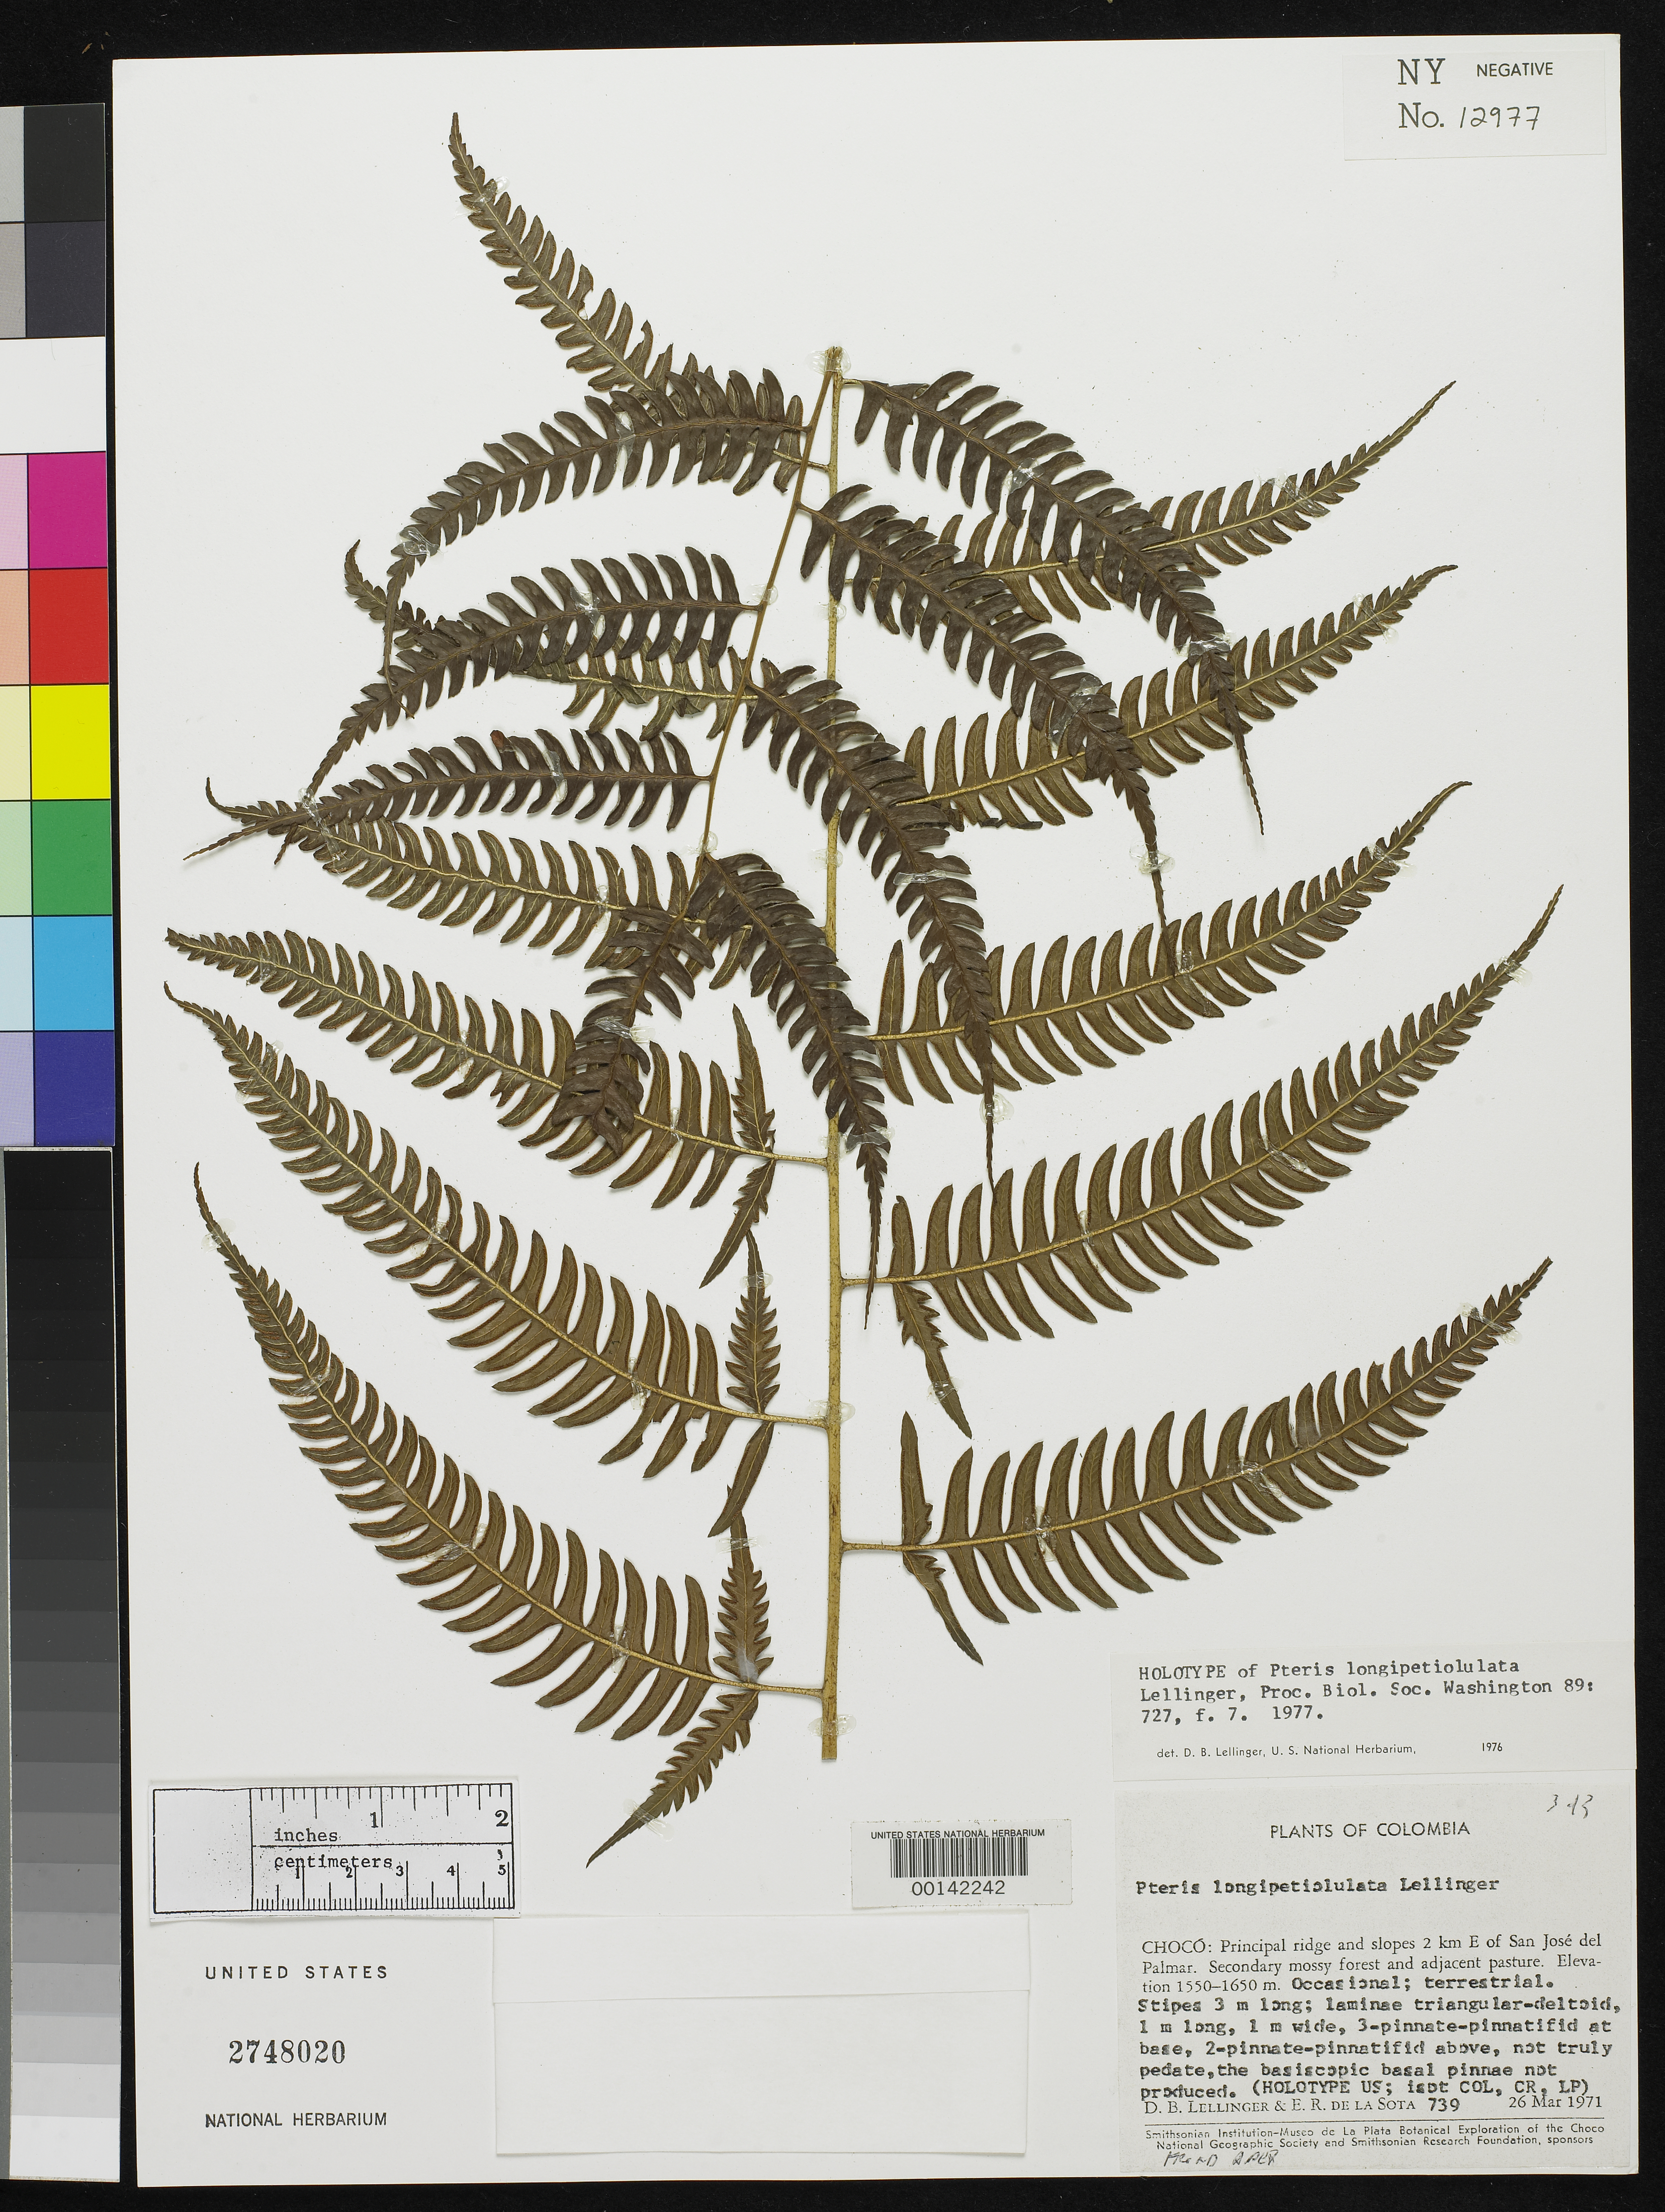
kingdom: Plantae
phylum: Tracheophyta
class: Polypodiopsida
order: Polypodiales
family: Pteridaceae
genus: Pteris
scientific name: Pteris longipetiololata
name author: Lellinger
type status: Holotype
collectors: D. B. Lellinger & E. R. de la Sota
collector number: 739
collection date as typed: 26 Mar 1971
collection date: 1971-03-26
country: Colombia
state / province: Chocó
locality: Principal ridge & slopes E of S. Jose del Palmar.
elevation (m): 1550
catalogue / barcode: US 2748020